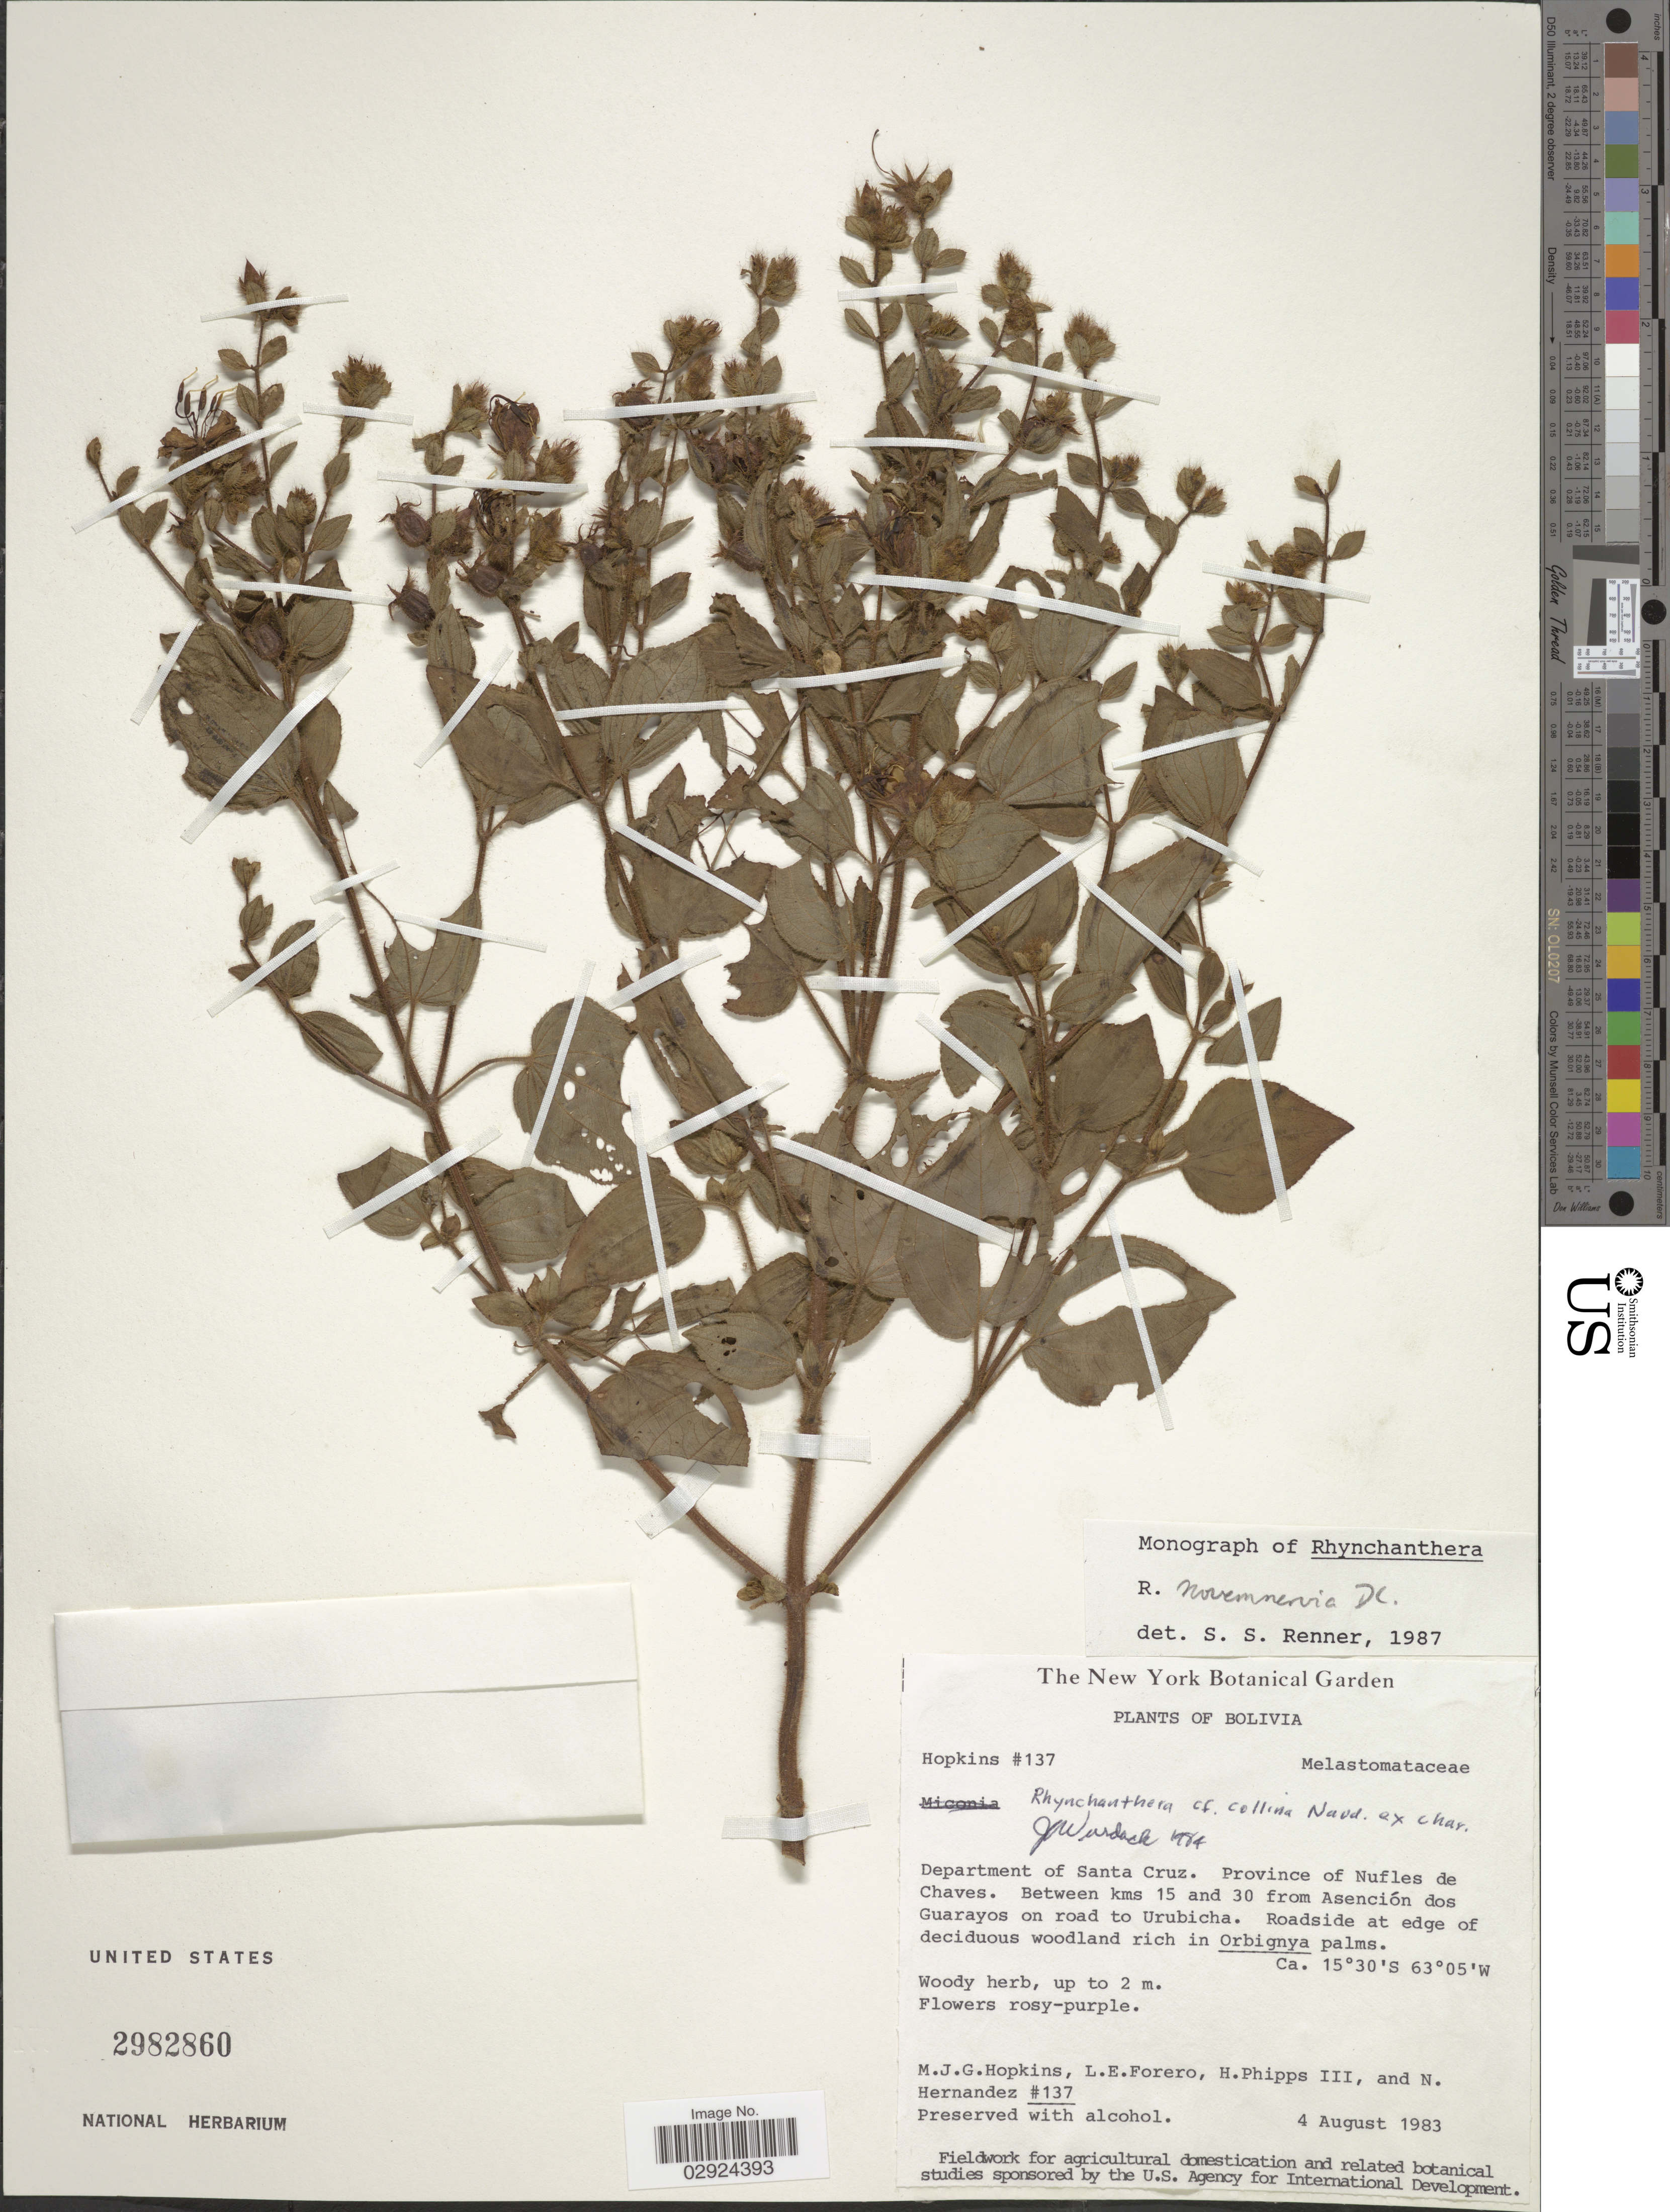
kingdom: Plantae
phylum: Tracheophyta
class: Magnoliopsida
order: Myrtales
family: Melastomataceae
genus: Rhynchanthera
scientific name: Rhynchanthera novemnervia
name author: DC.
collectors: M. J. G. Hopkins, L. Forero, H. Phipps & N. Hernandez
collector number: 137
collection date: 1983-08-04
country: Bolivia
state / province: Santa Cruz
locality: Department of Santa Cruz, Province of Nufles de Chaves, Between kms 15 and 30 from Asención dos Guarayos on road to Urubicha.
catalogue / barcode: US 2982860